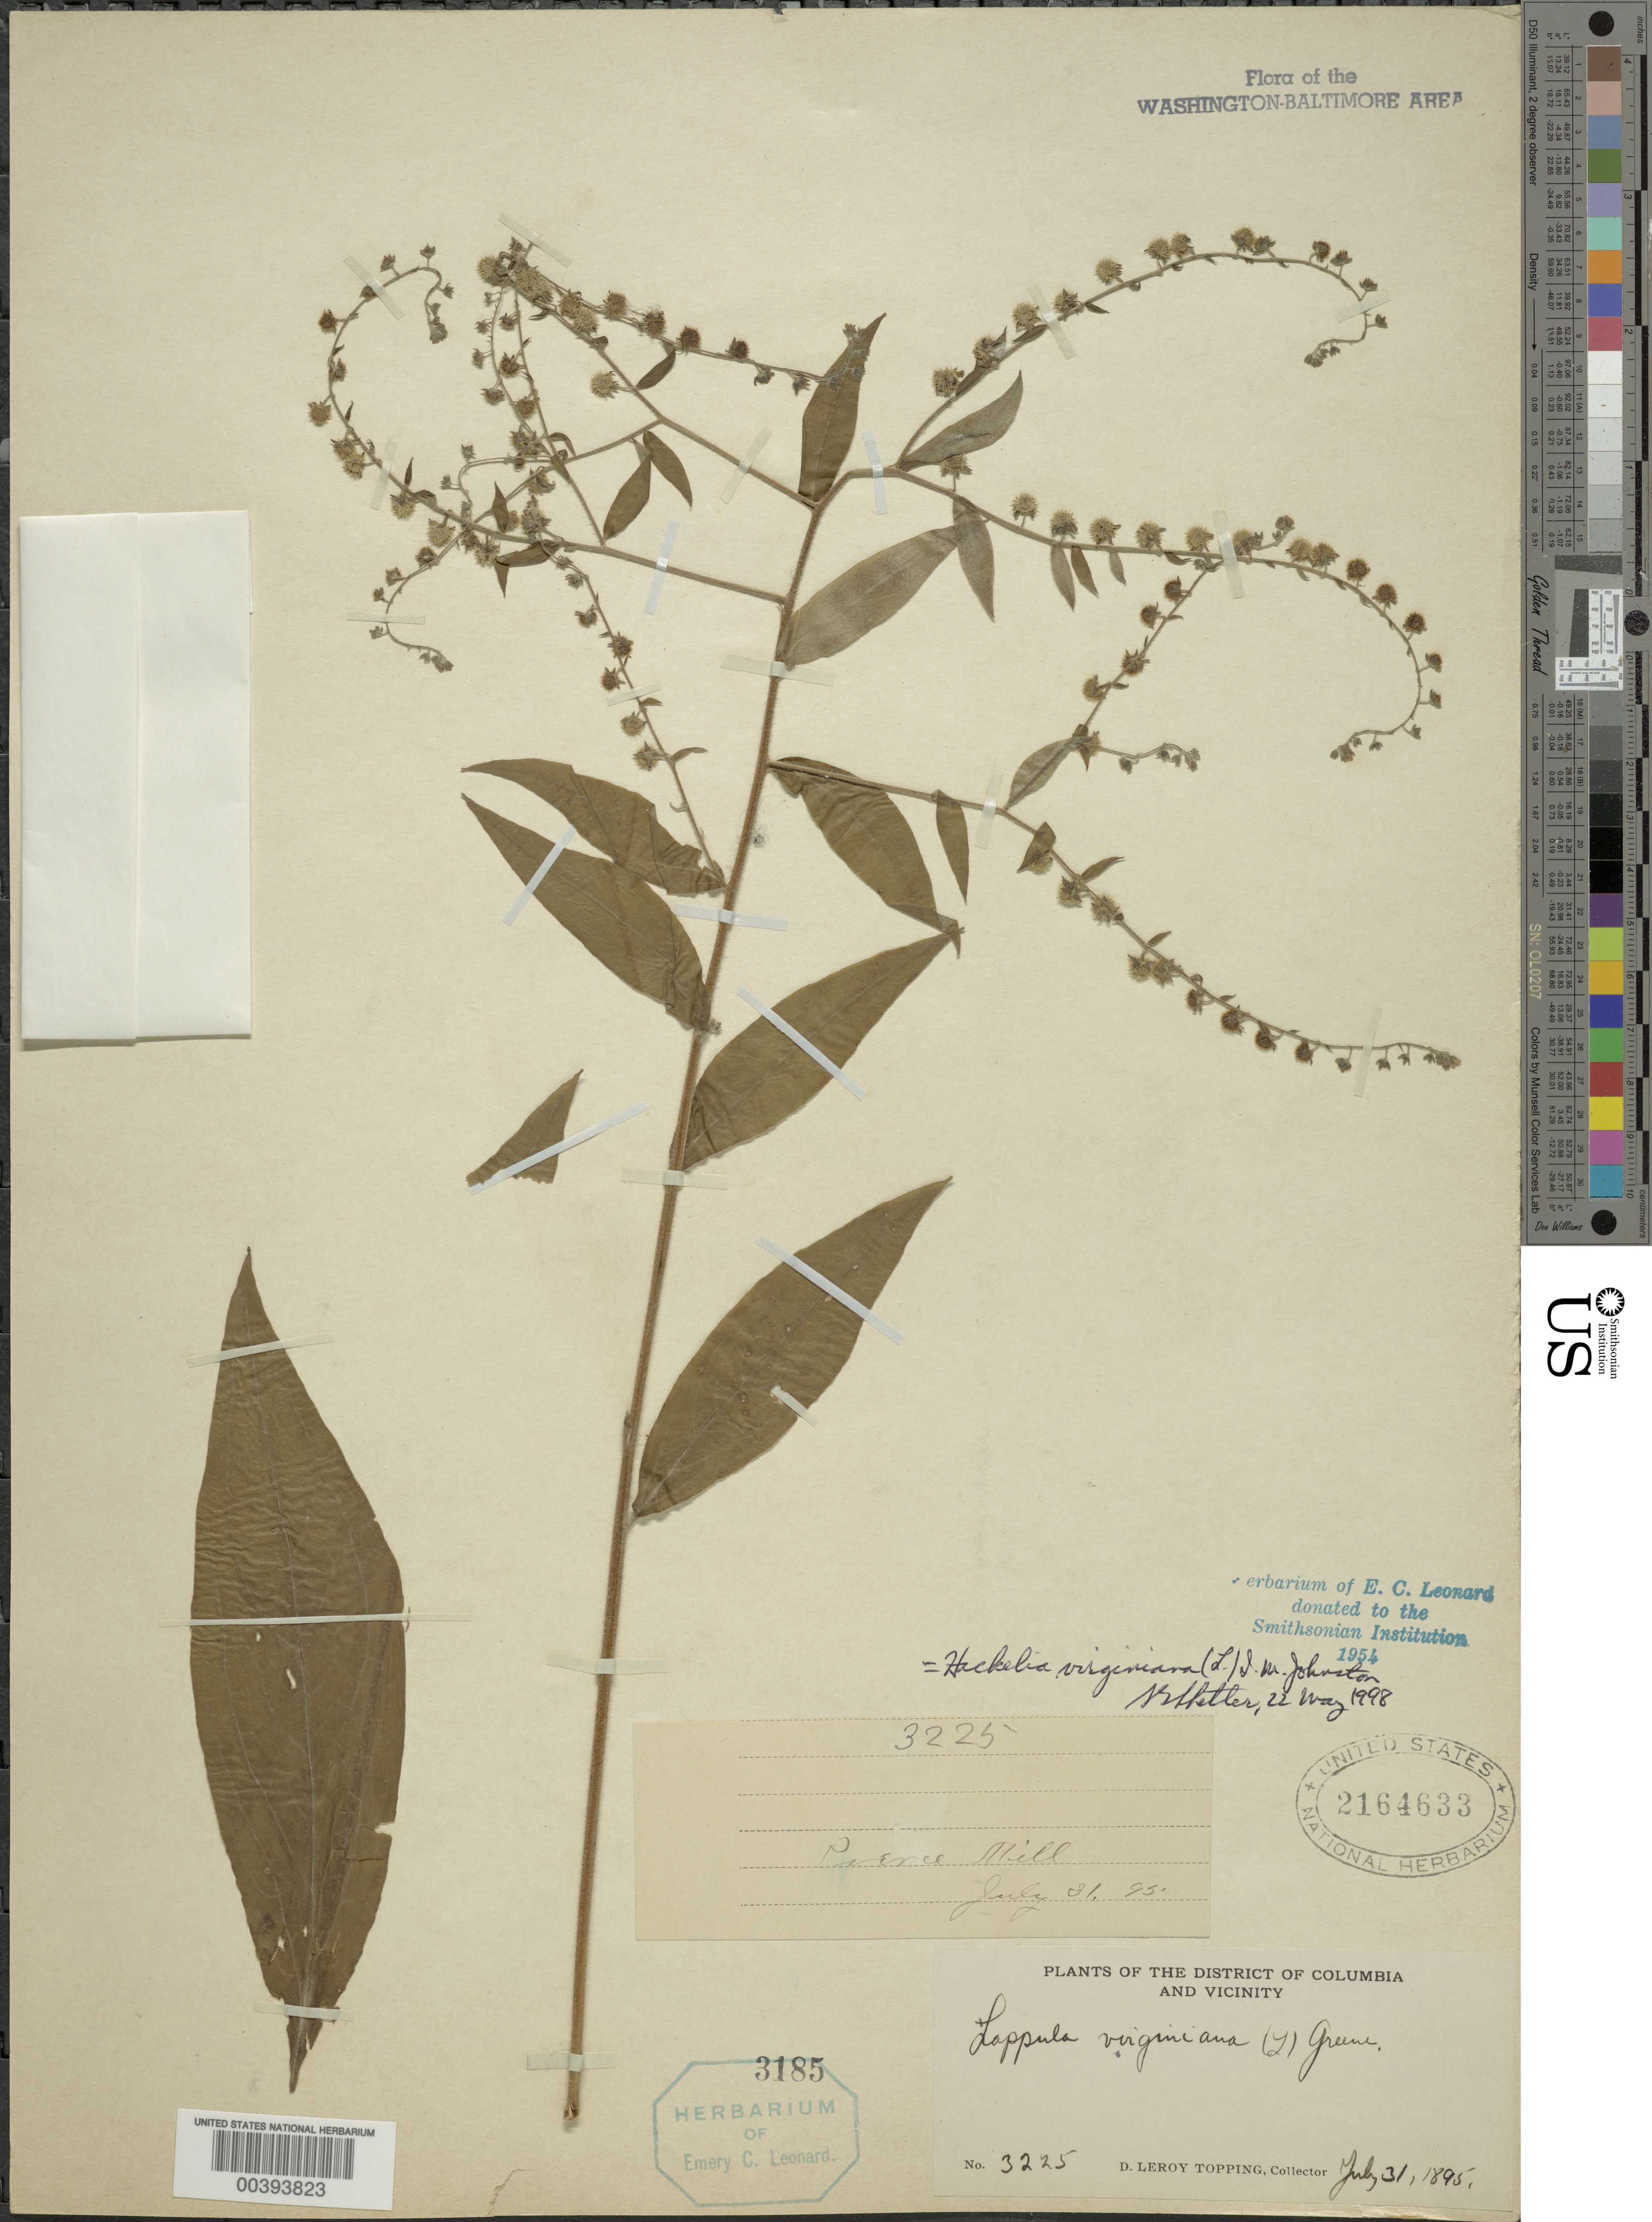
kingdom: Plantae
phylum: Tracheophyta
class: Magnoliopsida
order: Boraginales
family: Boraginaceae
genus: Hackelia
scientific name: Hackelia virginiana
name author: (L.) I.M. Johnst.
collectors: D. L. Topping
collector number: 3225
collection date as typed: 31 Jul 1895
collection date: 1895-07-31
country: United States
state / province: District of Columbia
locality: Pierce Mill Rock Creek Park & vicinity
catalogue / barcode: US 2164633